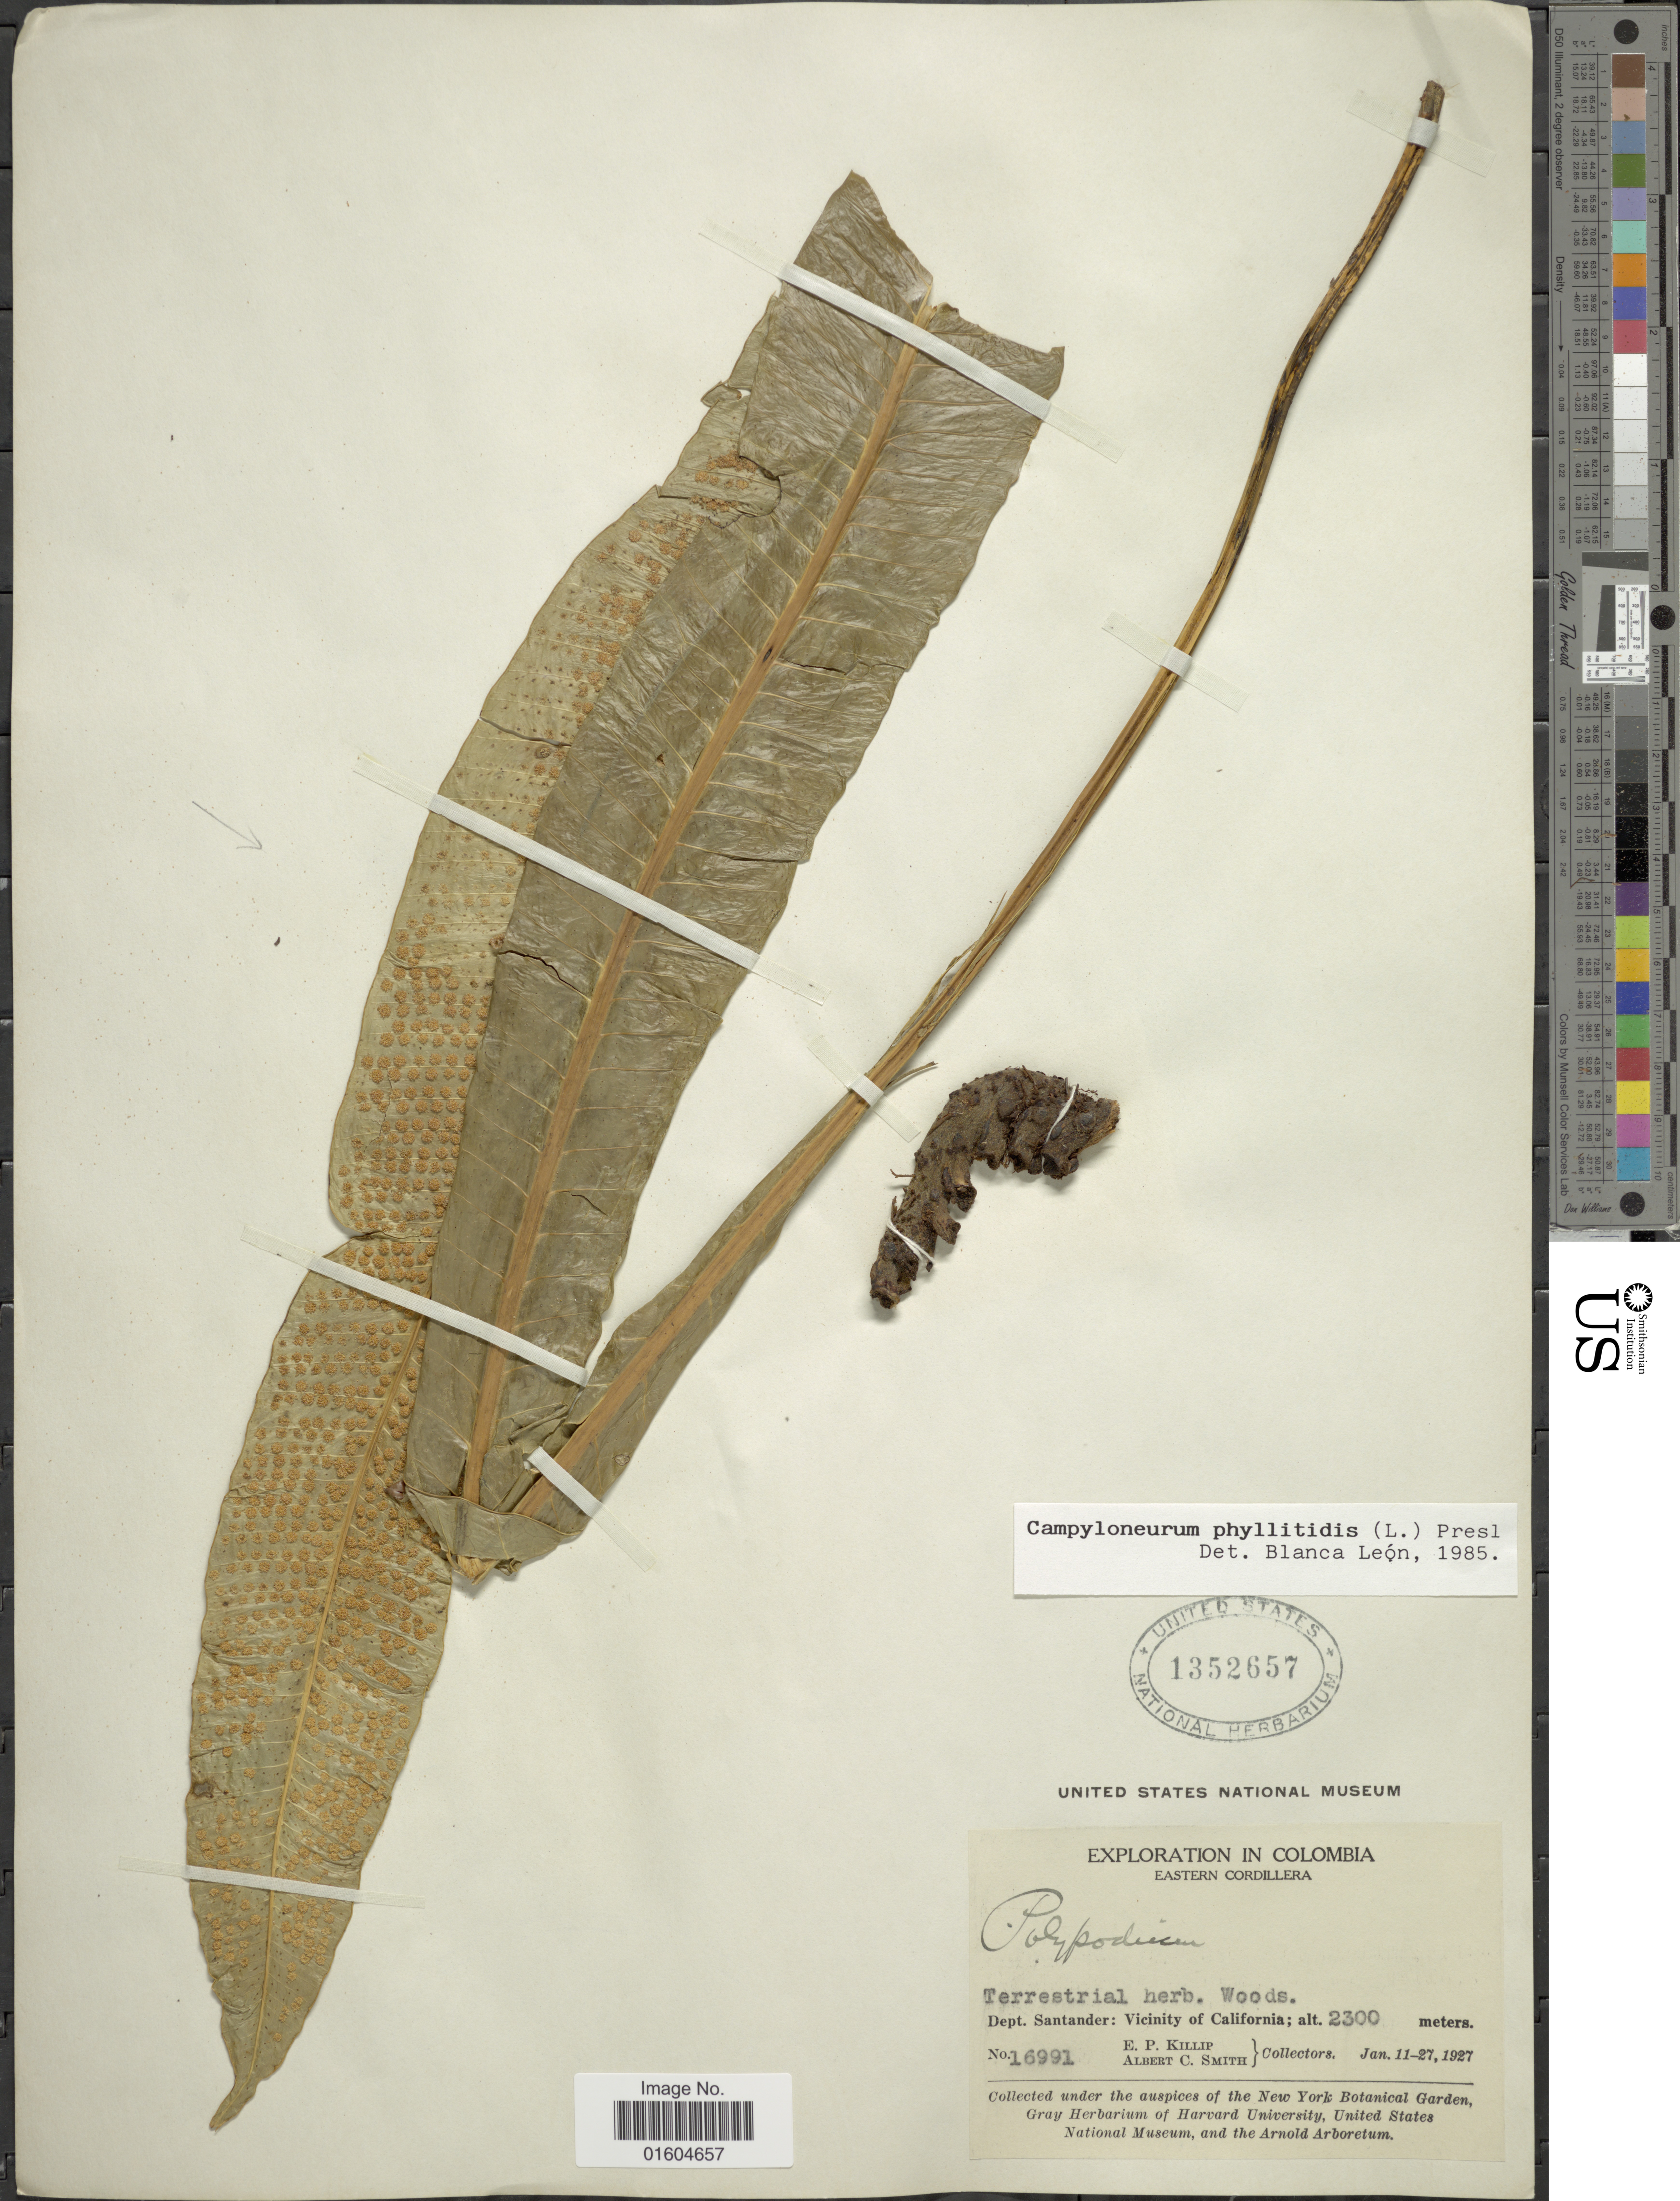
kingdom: Plantae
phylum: Tracheophyta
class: Polypodiopsida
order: Polypodiales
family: Polypodiaceae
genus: Campyloneurum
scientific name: Campyloneurum phyllitidis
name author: (L.) C. Presl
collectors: E. P. Killip & A. C. Smith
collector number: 16991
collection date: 1927-01-11/1927-01-27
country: Colombia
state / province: Santander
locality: Colombia. Eastern Cordillera. Dept. Santander: Vicinity of California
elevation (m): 2300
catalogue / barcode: US 1352657